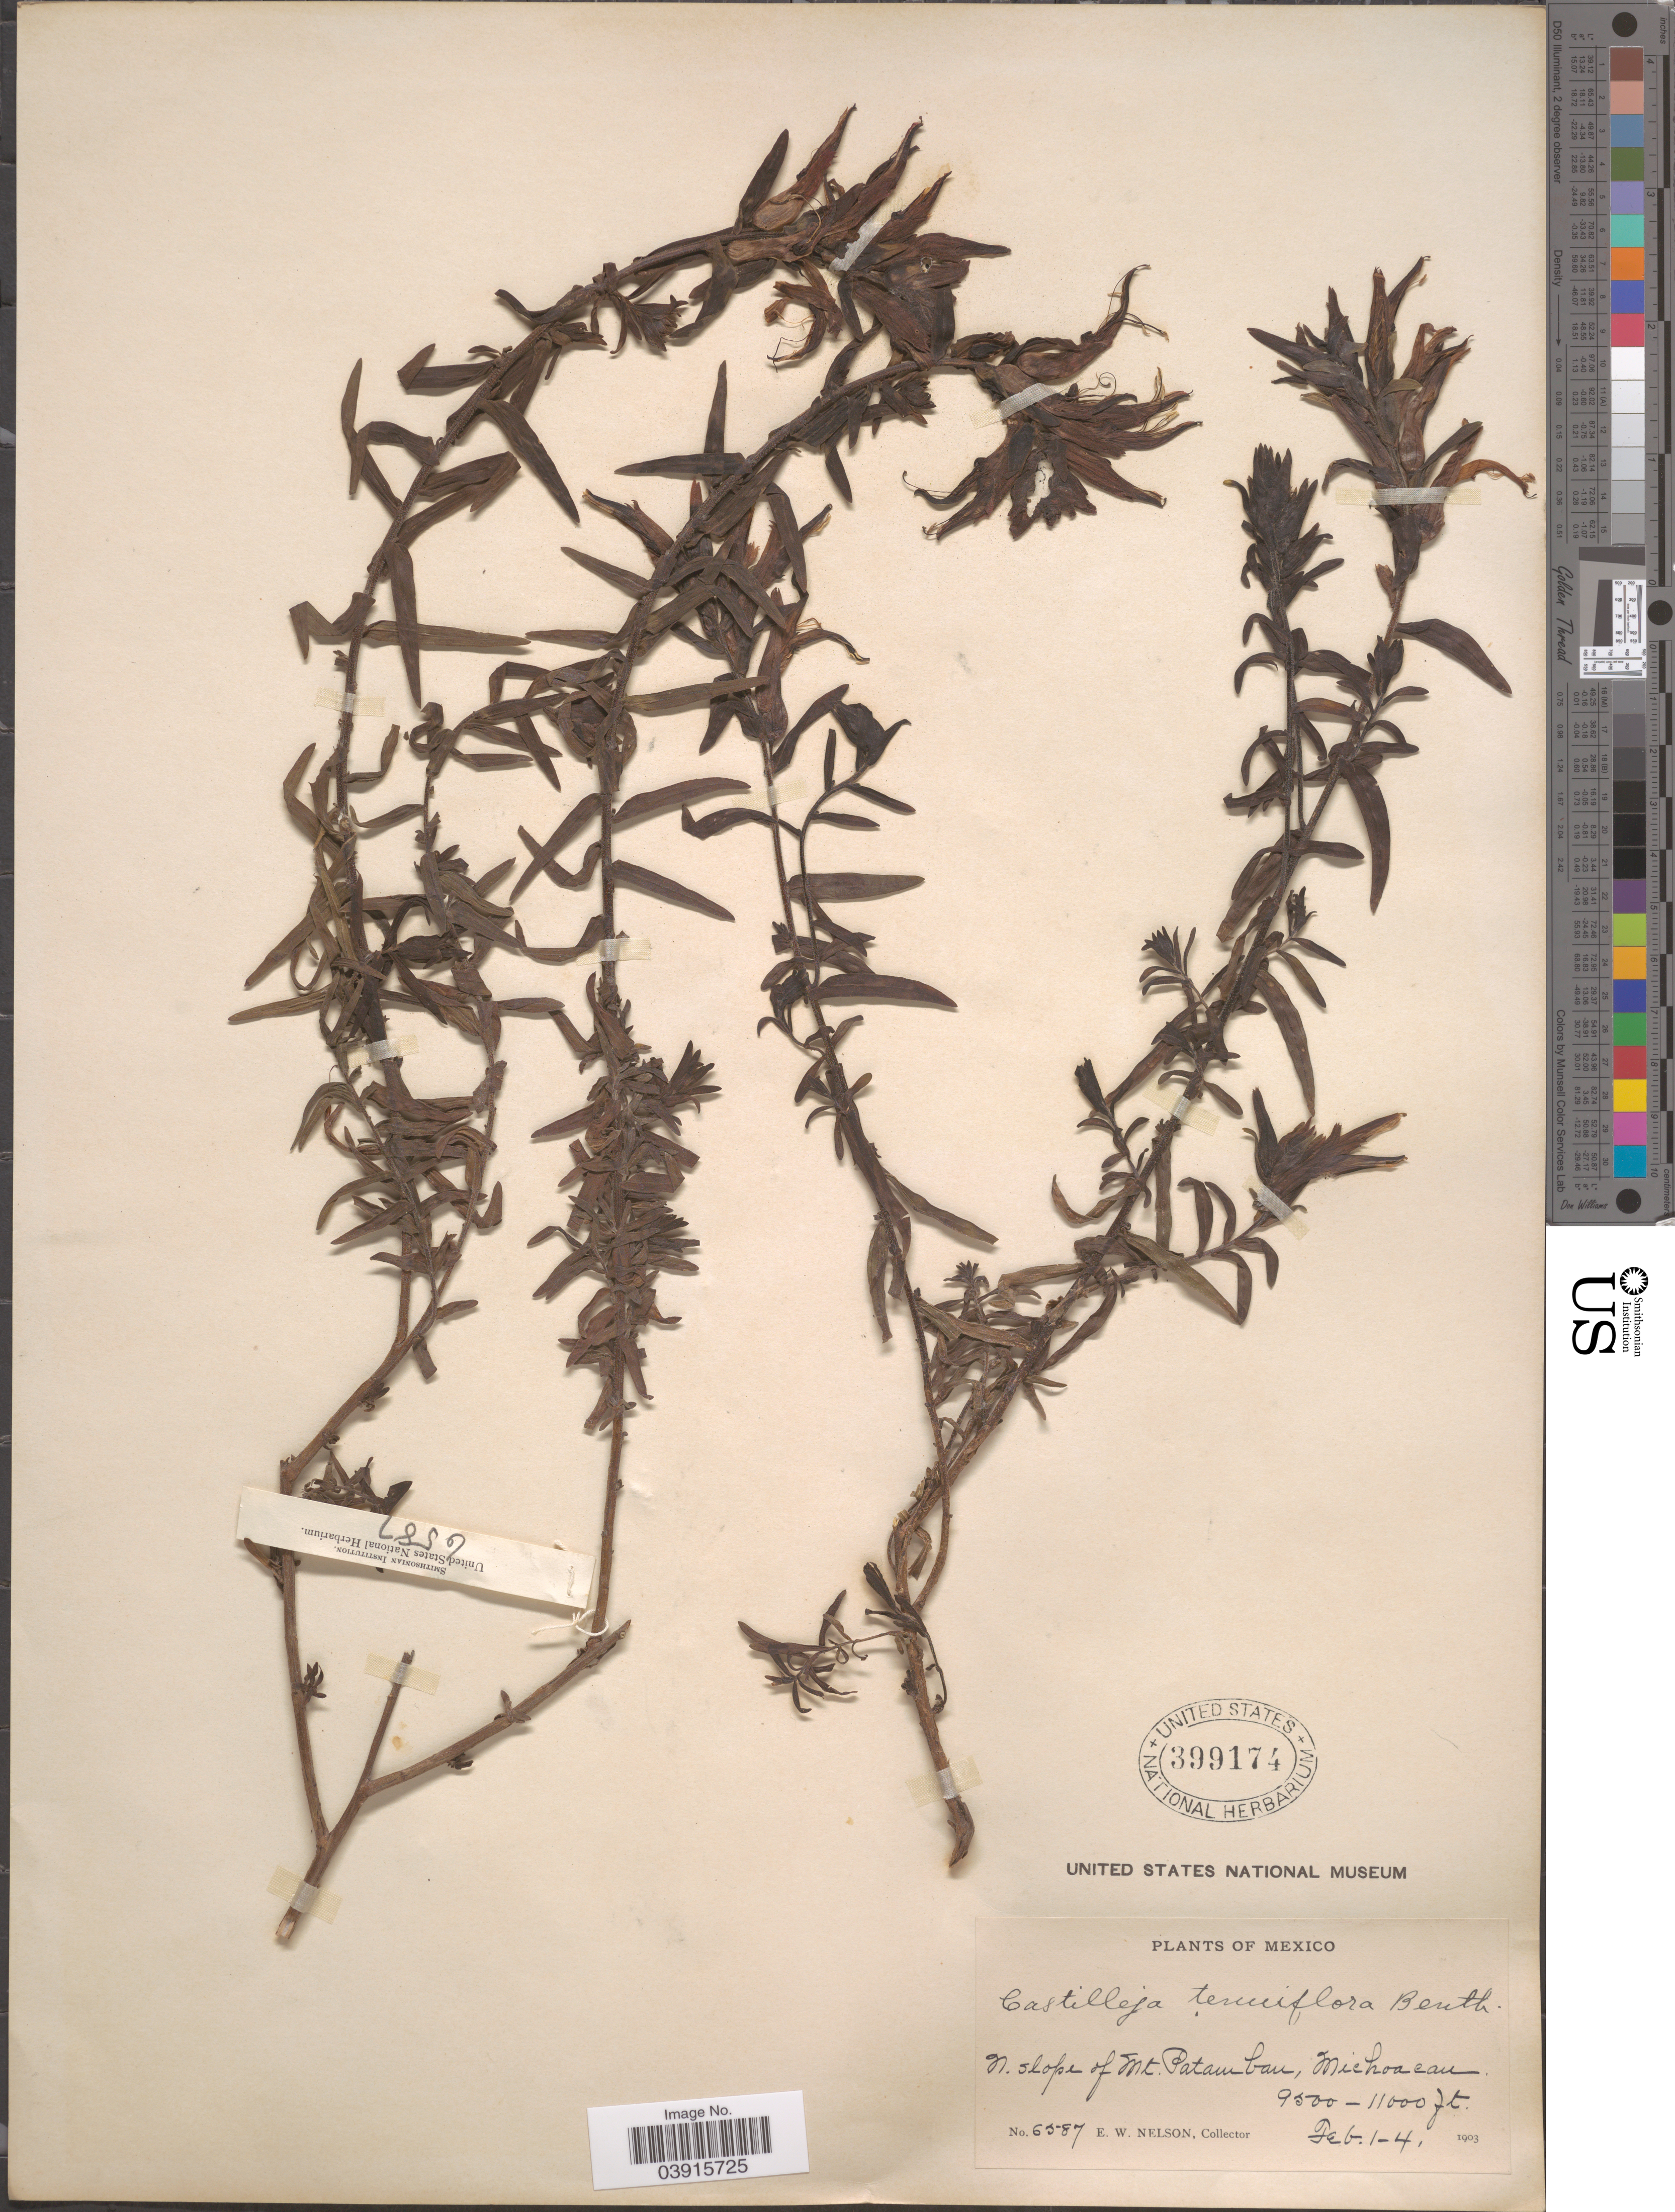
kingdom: Plantae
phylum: Tracheophyta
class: Magnoliopsida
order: Lamiales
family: Orobanchaceae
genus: Castilleja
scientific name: Castilleja tenuiflora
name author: Benth.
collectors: E. W. Nelson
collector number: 6587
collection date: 1903-02-01/1903-02-04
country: Mexico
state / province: Michoacán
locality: N. slope of Mt. Patambau.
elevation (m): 2896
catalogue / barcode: US 399174